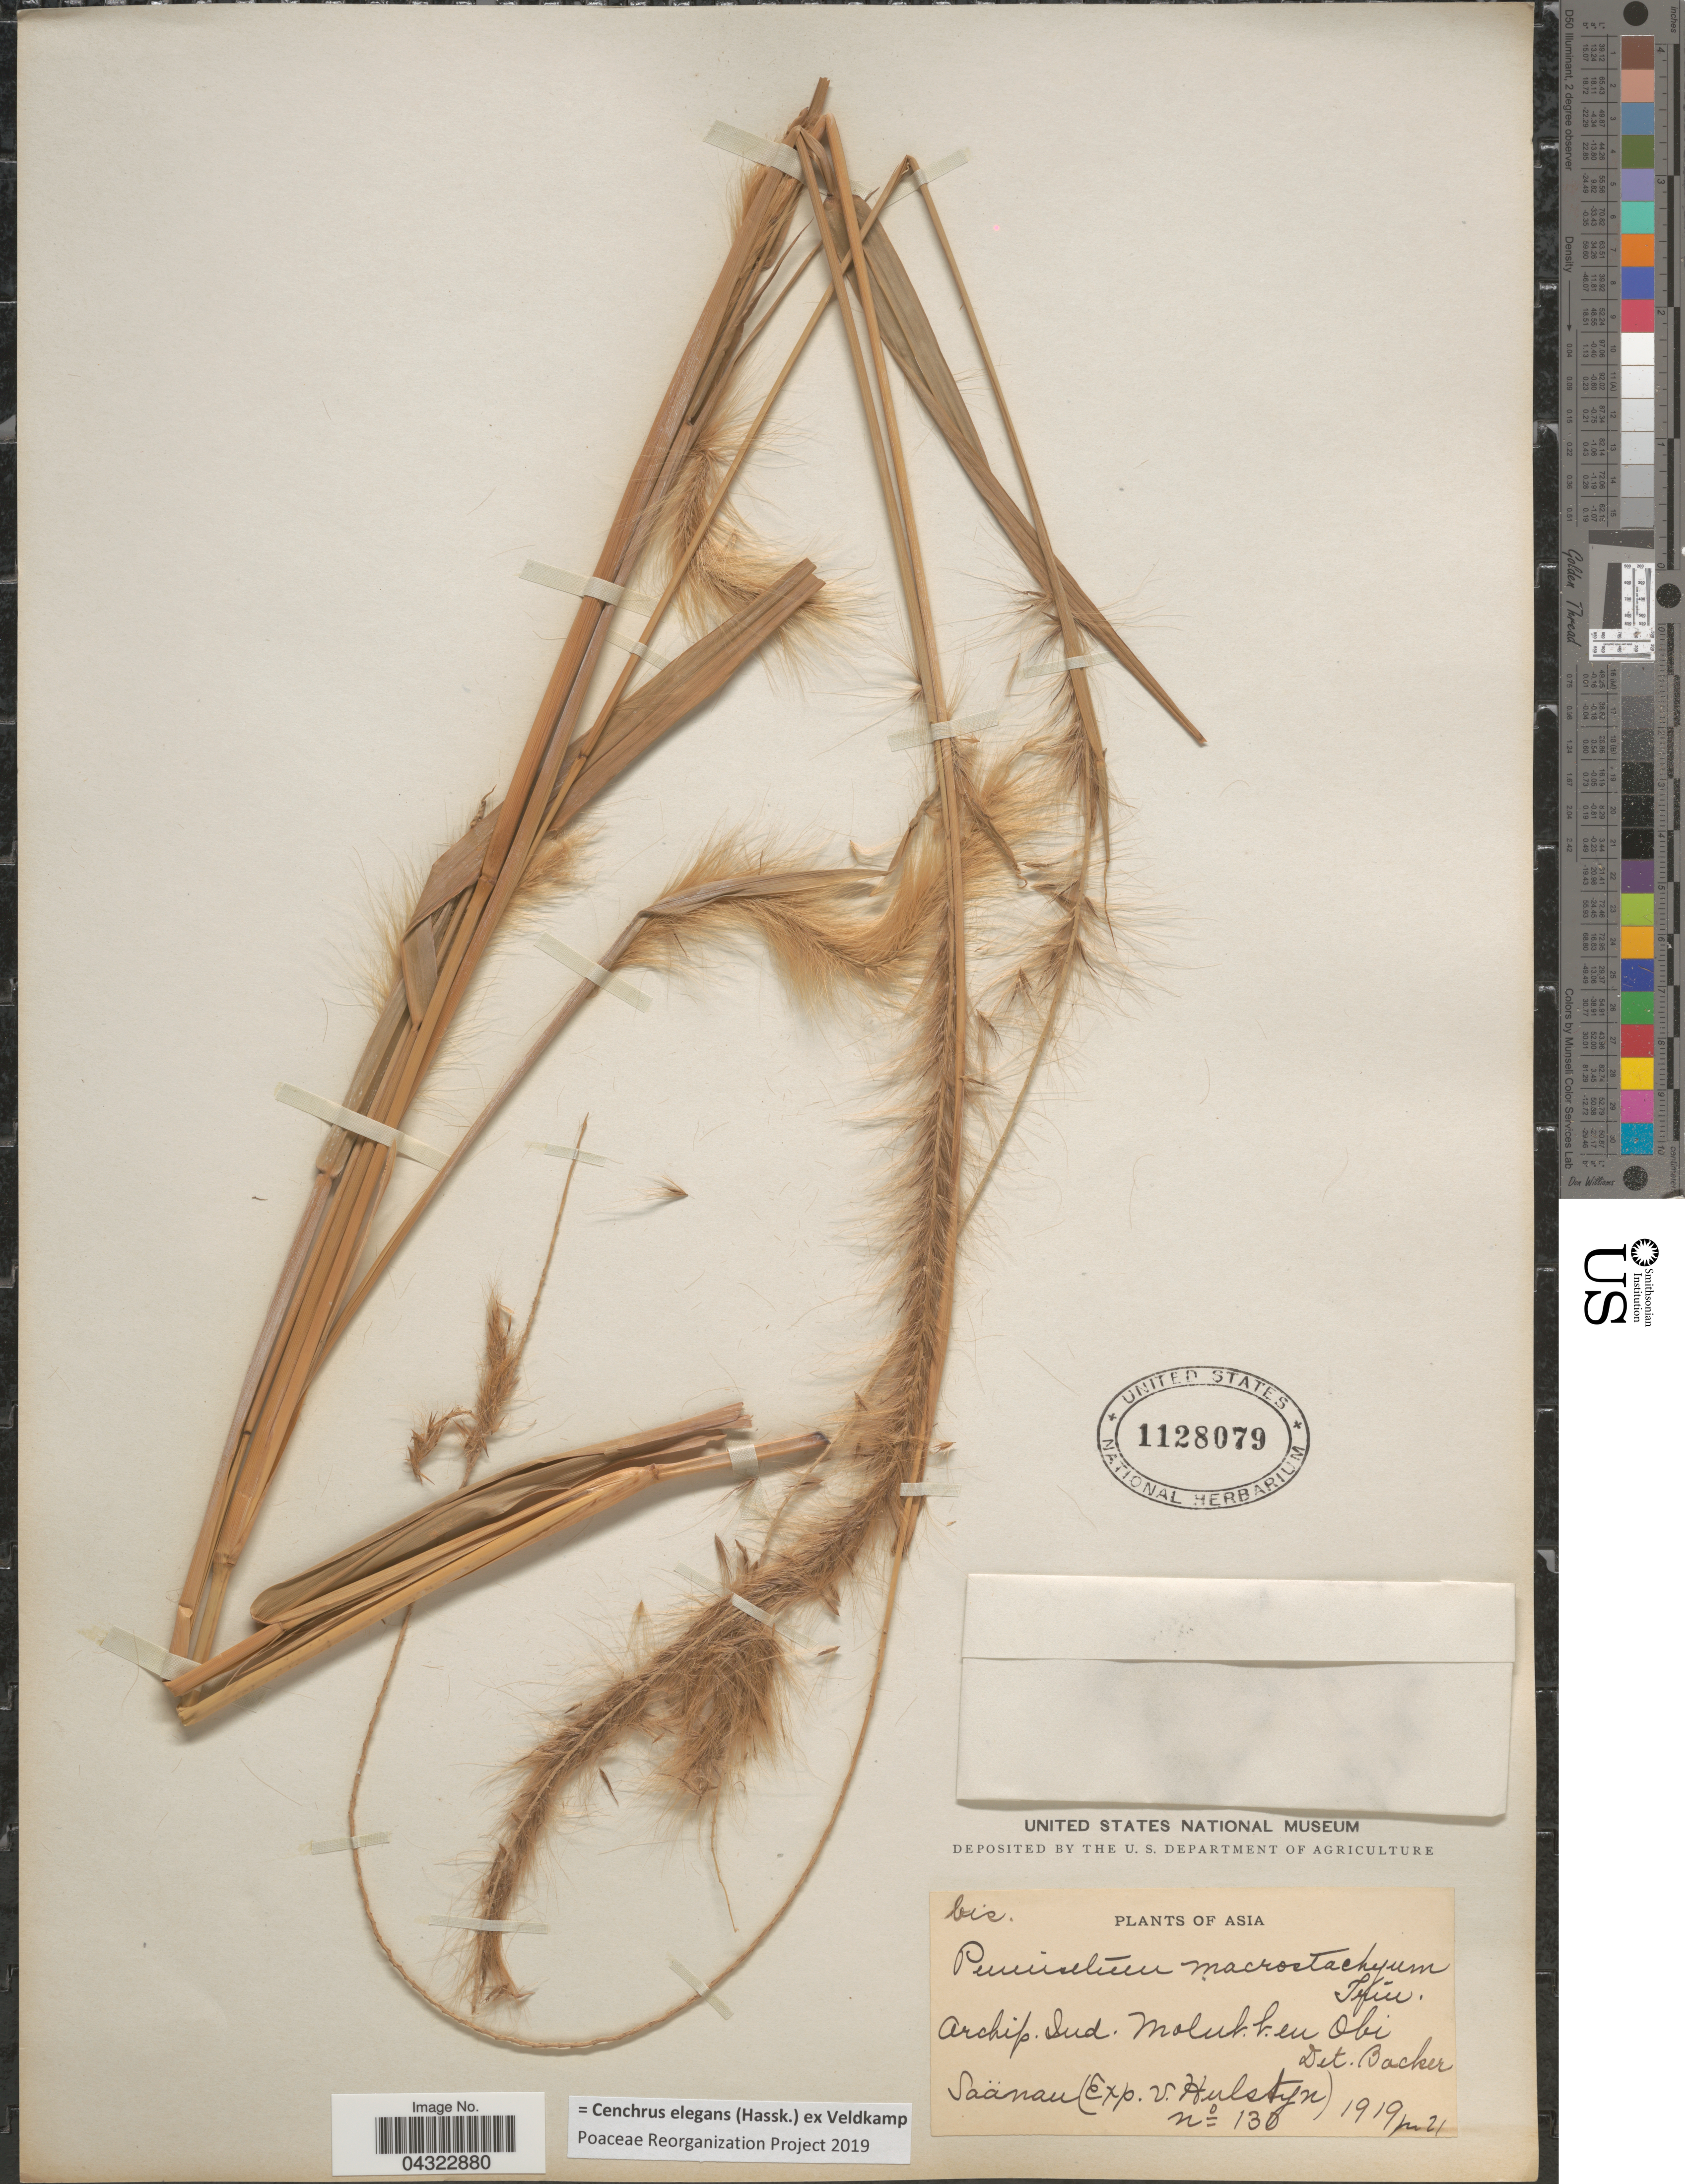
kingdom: Plantae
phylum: Tracheophyta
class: Liliopsida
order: Poales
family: Poaceae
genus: Cenchrus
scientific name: Cenchrus elegans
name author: (Hassk.) Veldkamp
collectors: Saänan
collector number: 130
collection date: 1919-06-21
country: Indonesia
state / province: Maluku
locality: Archipel. Ind. Molukken Obi. (Exp. v. Hulstyn).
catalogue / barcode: US 1128079